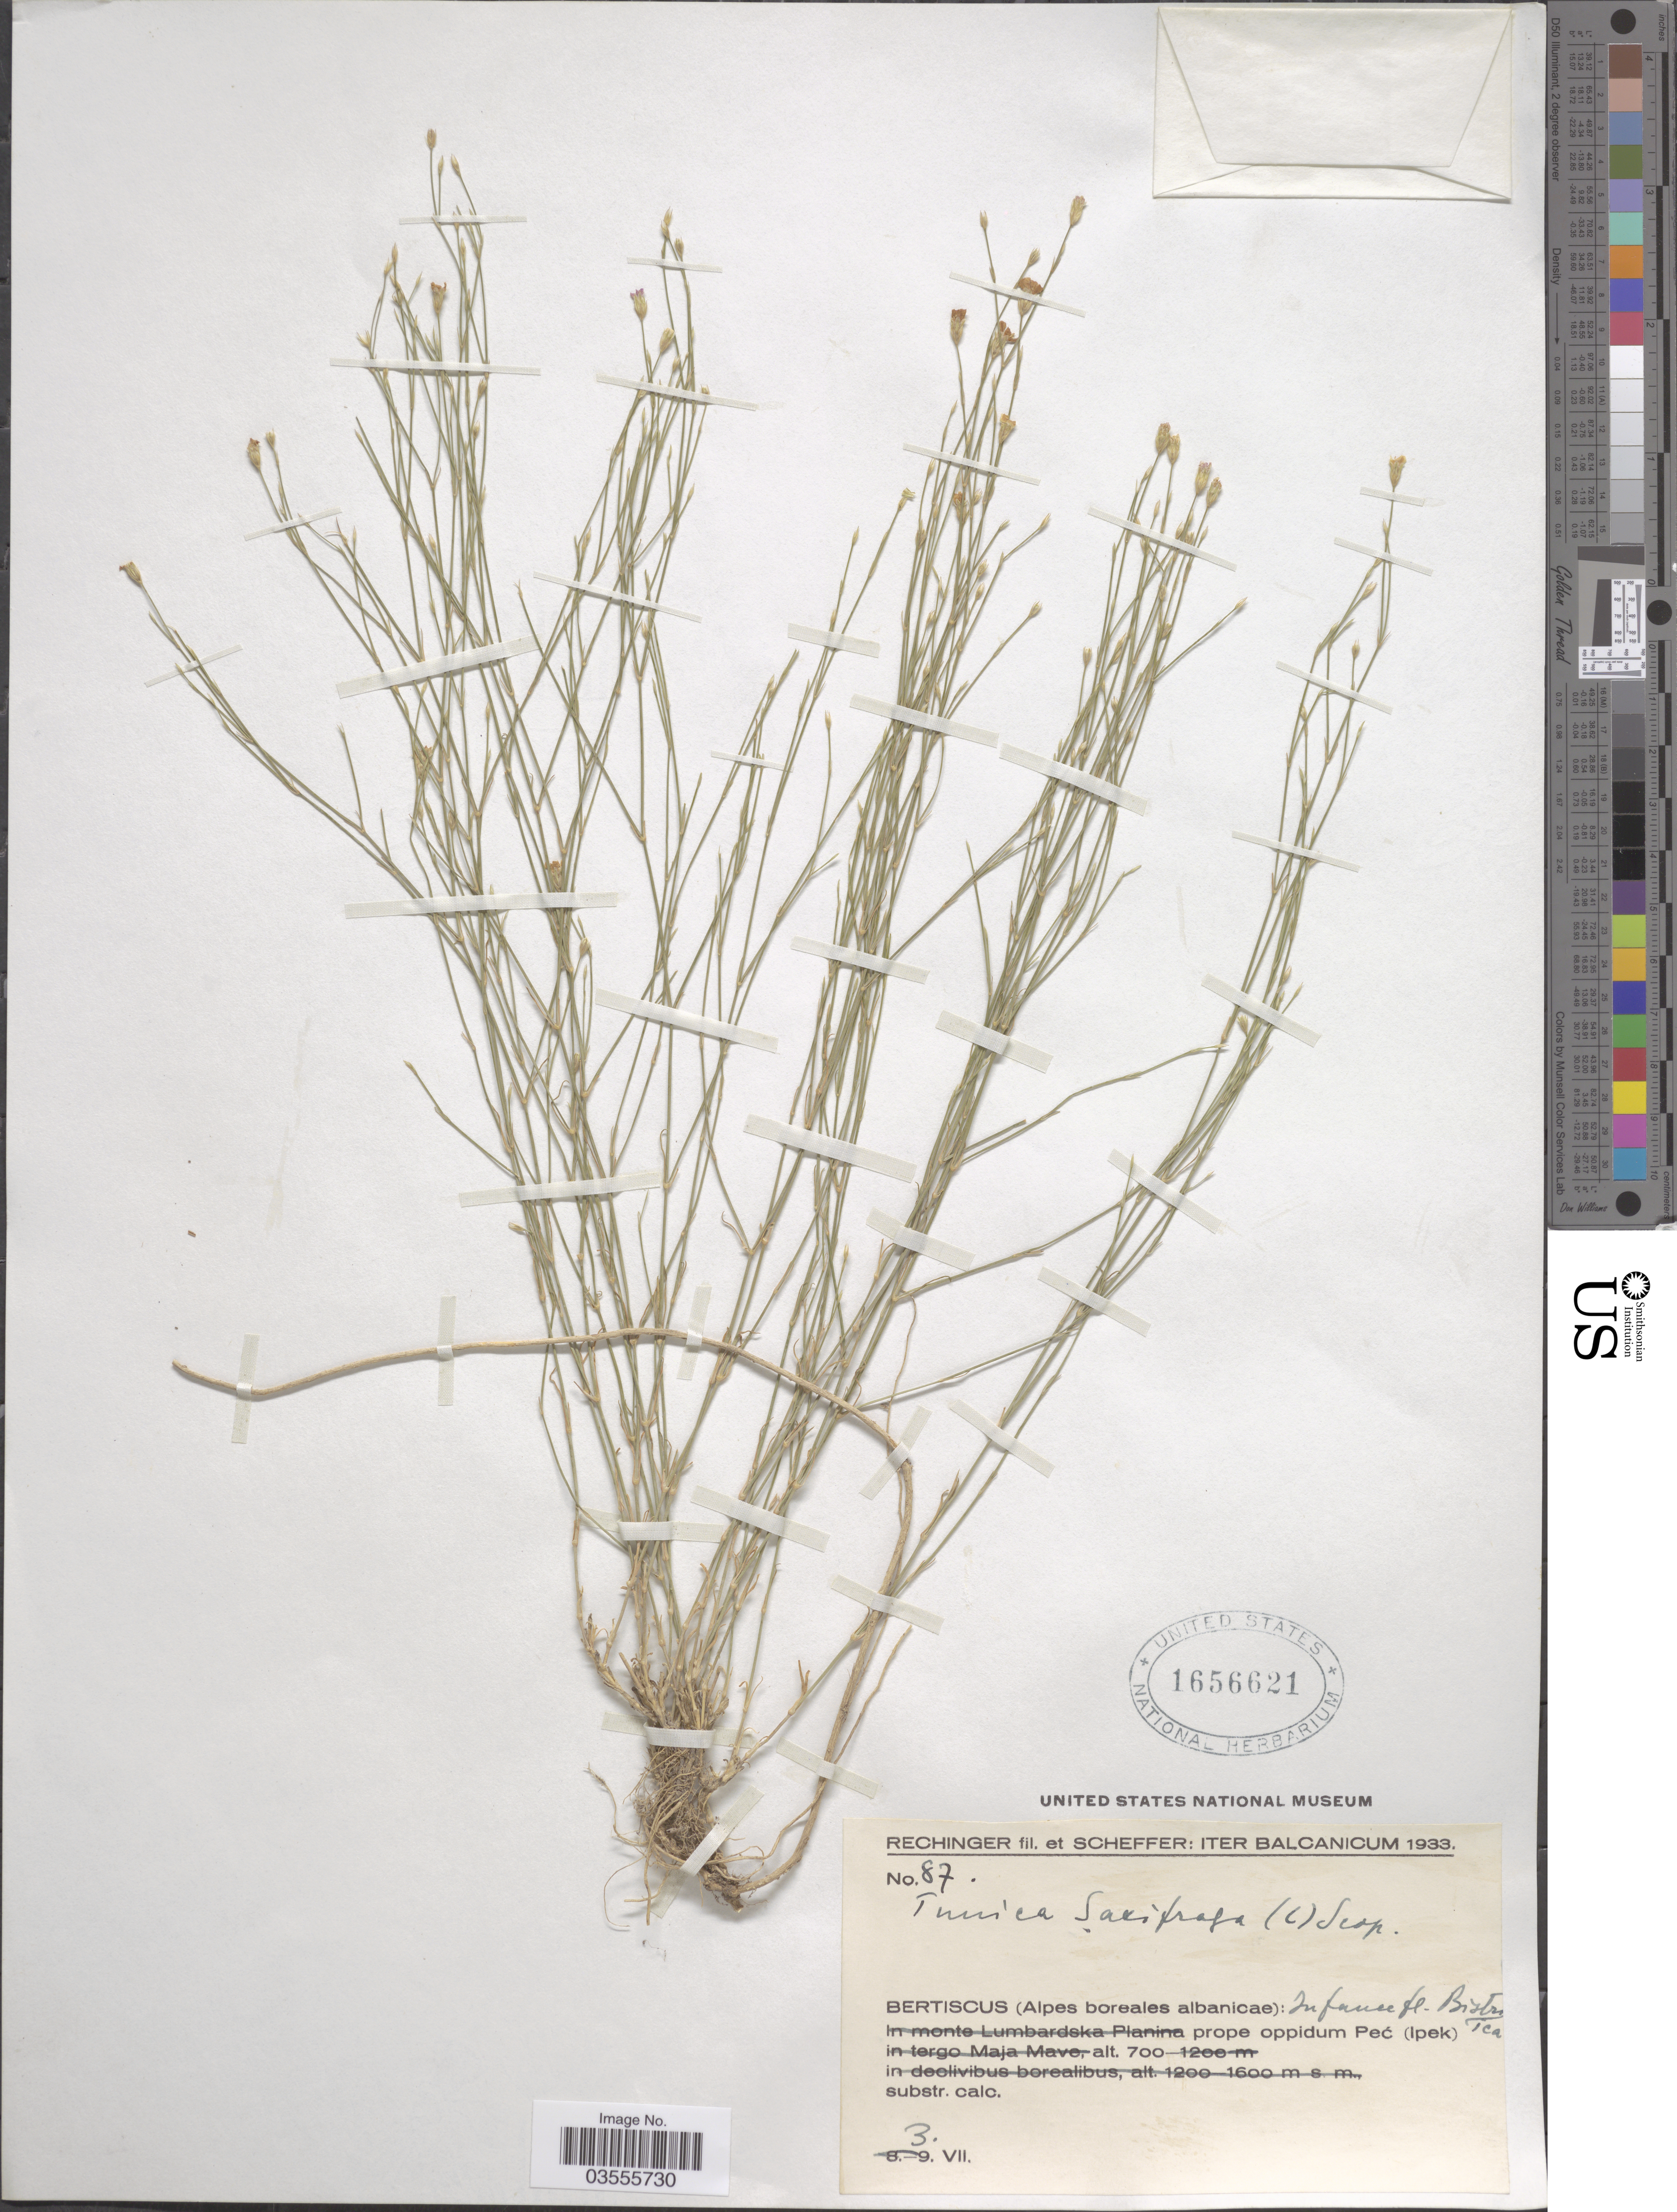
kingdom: Plantae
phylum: Tracheophyta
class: Magnoliopsida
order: Caryophyllales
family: Caryophyllaceae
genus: Petrorhagia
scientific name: Petrorhagia saxifraga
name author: (L.) Link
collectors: -- Rechinger & Scheffer, --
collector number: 87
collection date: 1933-07-03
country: Albania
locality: Iter Balcanicum. Bertiscus (Alpes boreales albanicae): In fause [interpreted]. Prope oppidum Peć (Ipek).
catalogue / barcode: US 1656621